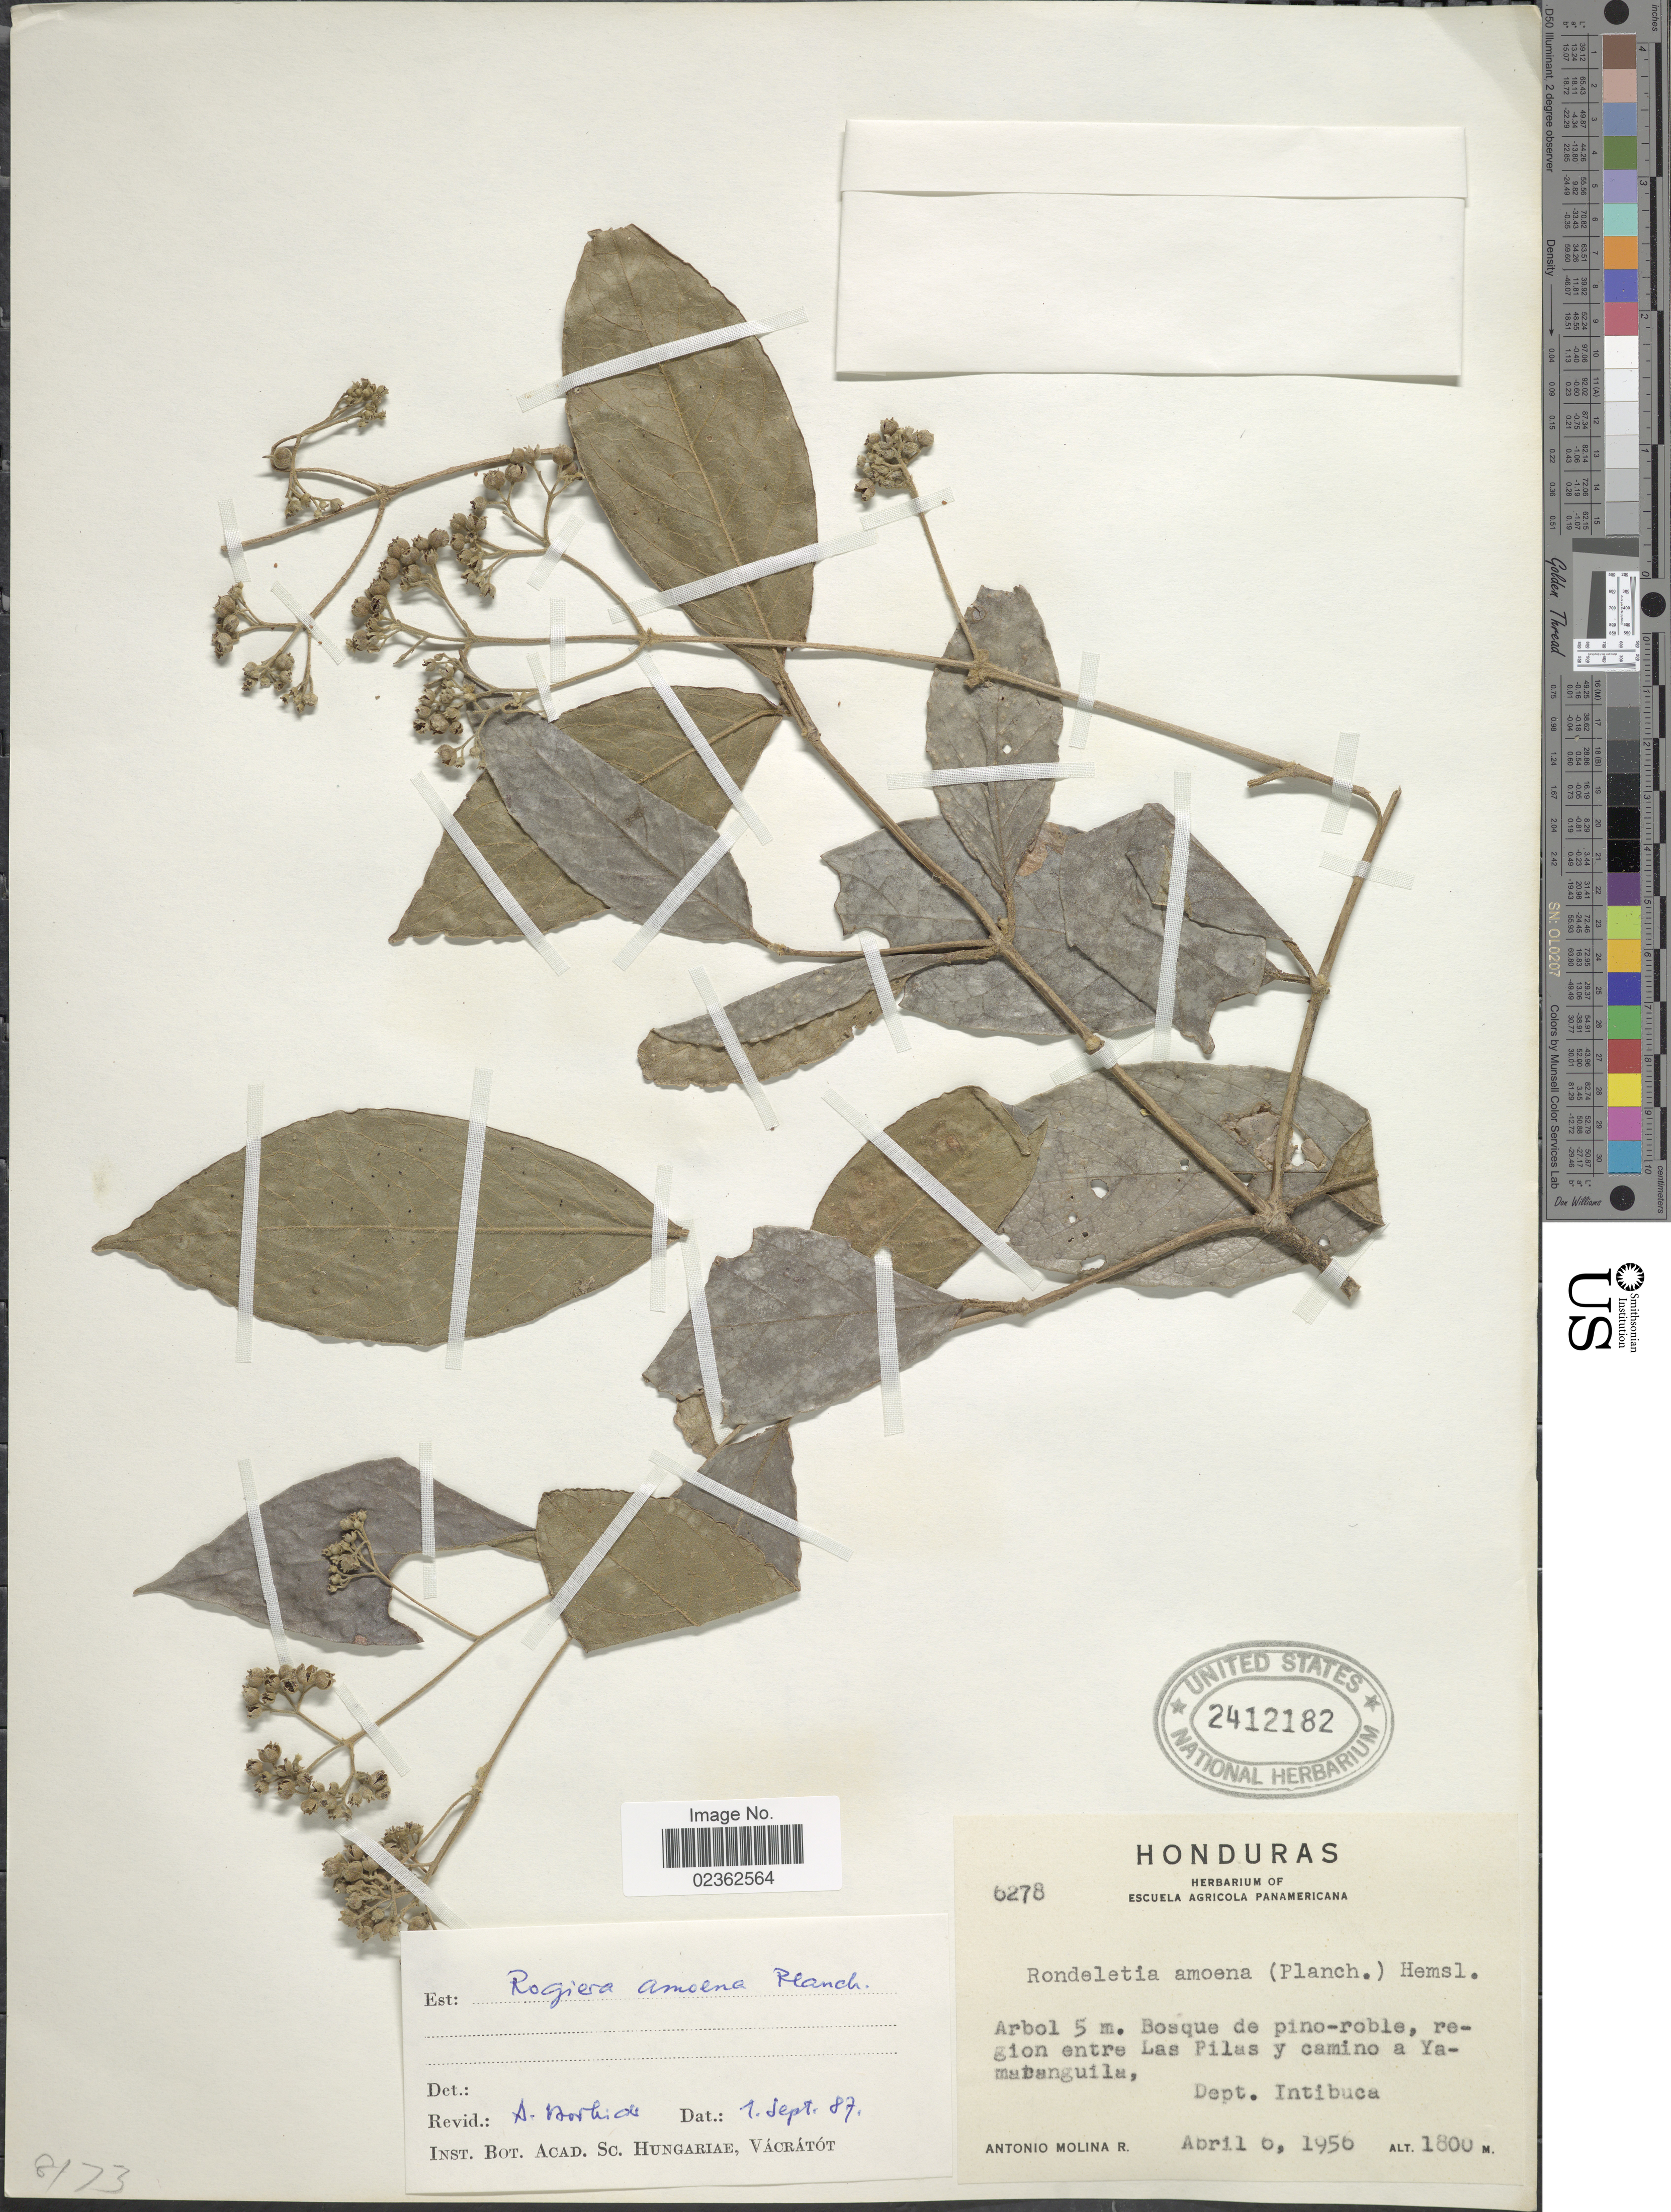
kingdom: Plantae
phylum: Tracheophyta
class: Magnoliopsida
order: Gentianales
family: Rubiaceae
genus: Rogiera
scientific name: Rogiera amoena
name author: Planch.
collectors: A. Molina R.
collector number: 6278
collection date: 1956-04-06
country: Honduras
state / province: Intibuca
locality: Region entre Las Pilas y camino a Yamaranguila.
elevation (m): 1800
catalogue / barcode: US 2412182